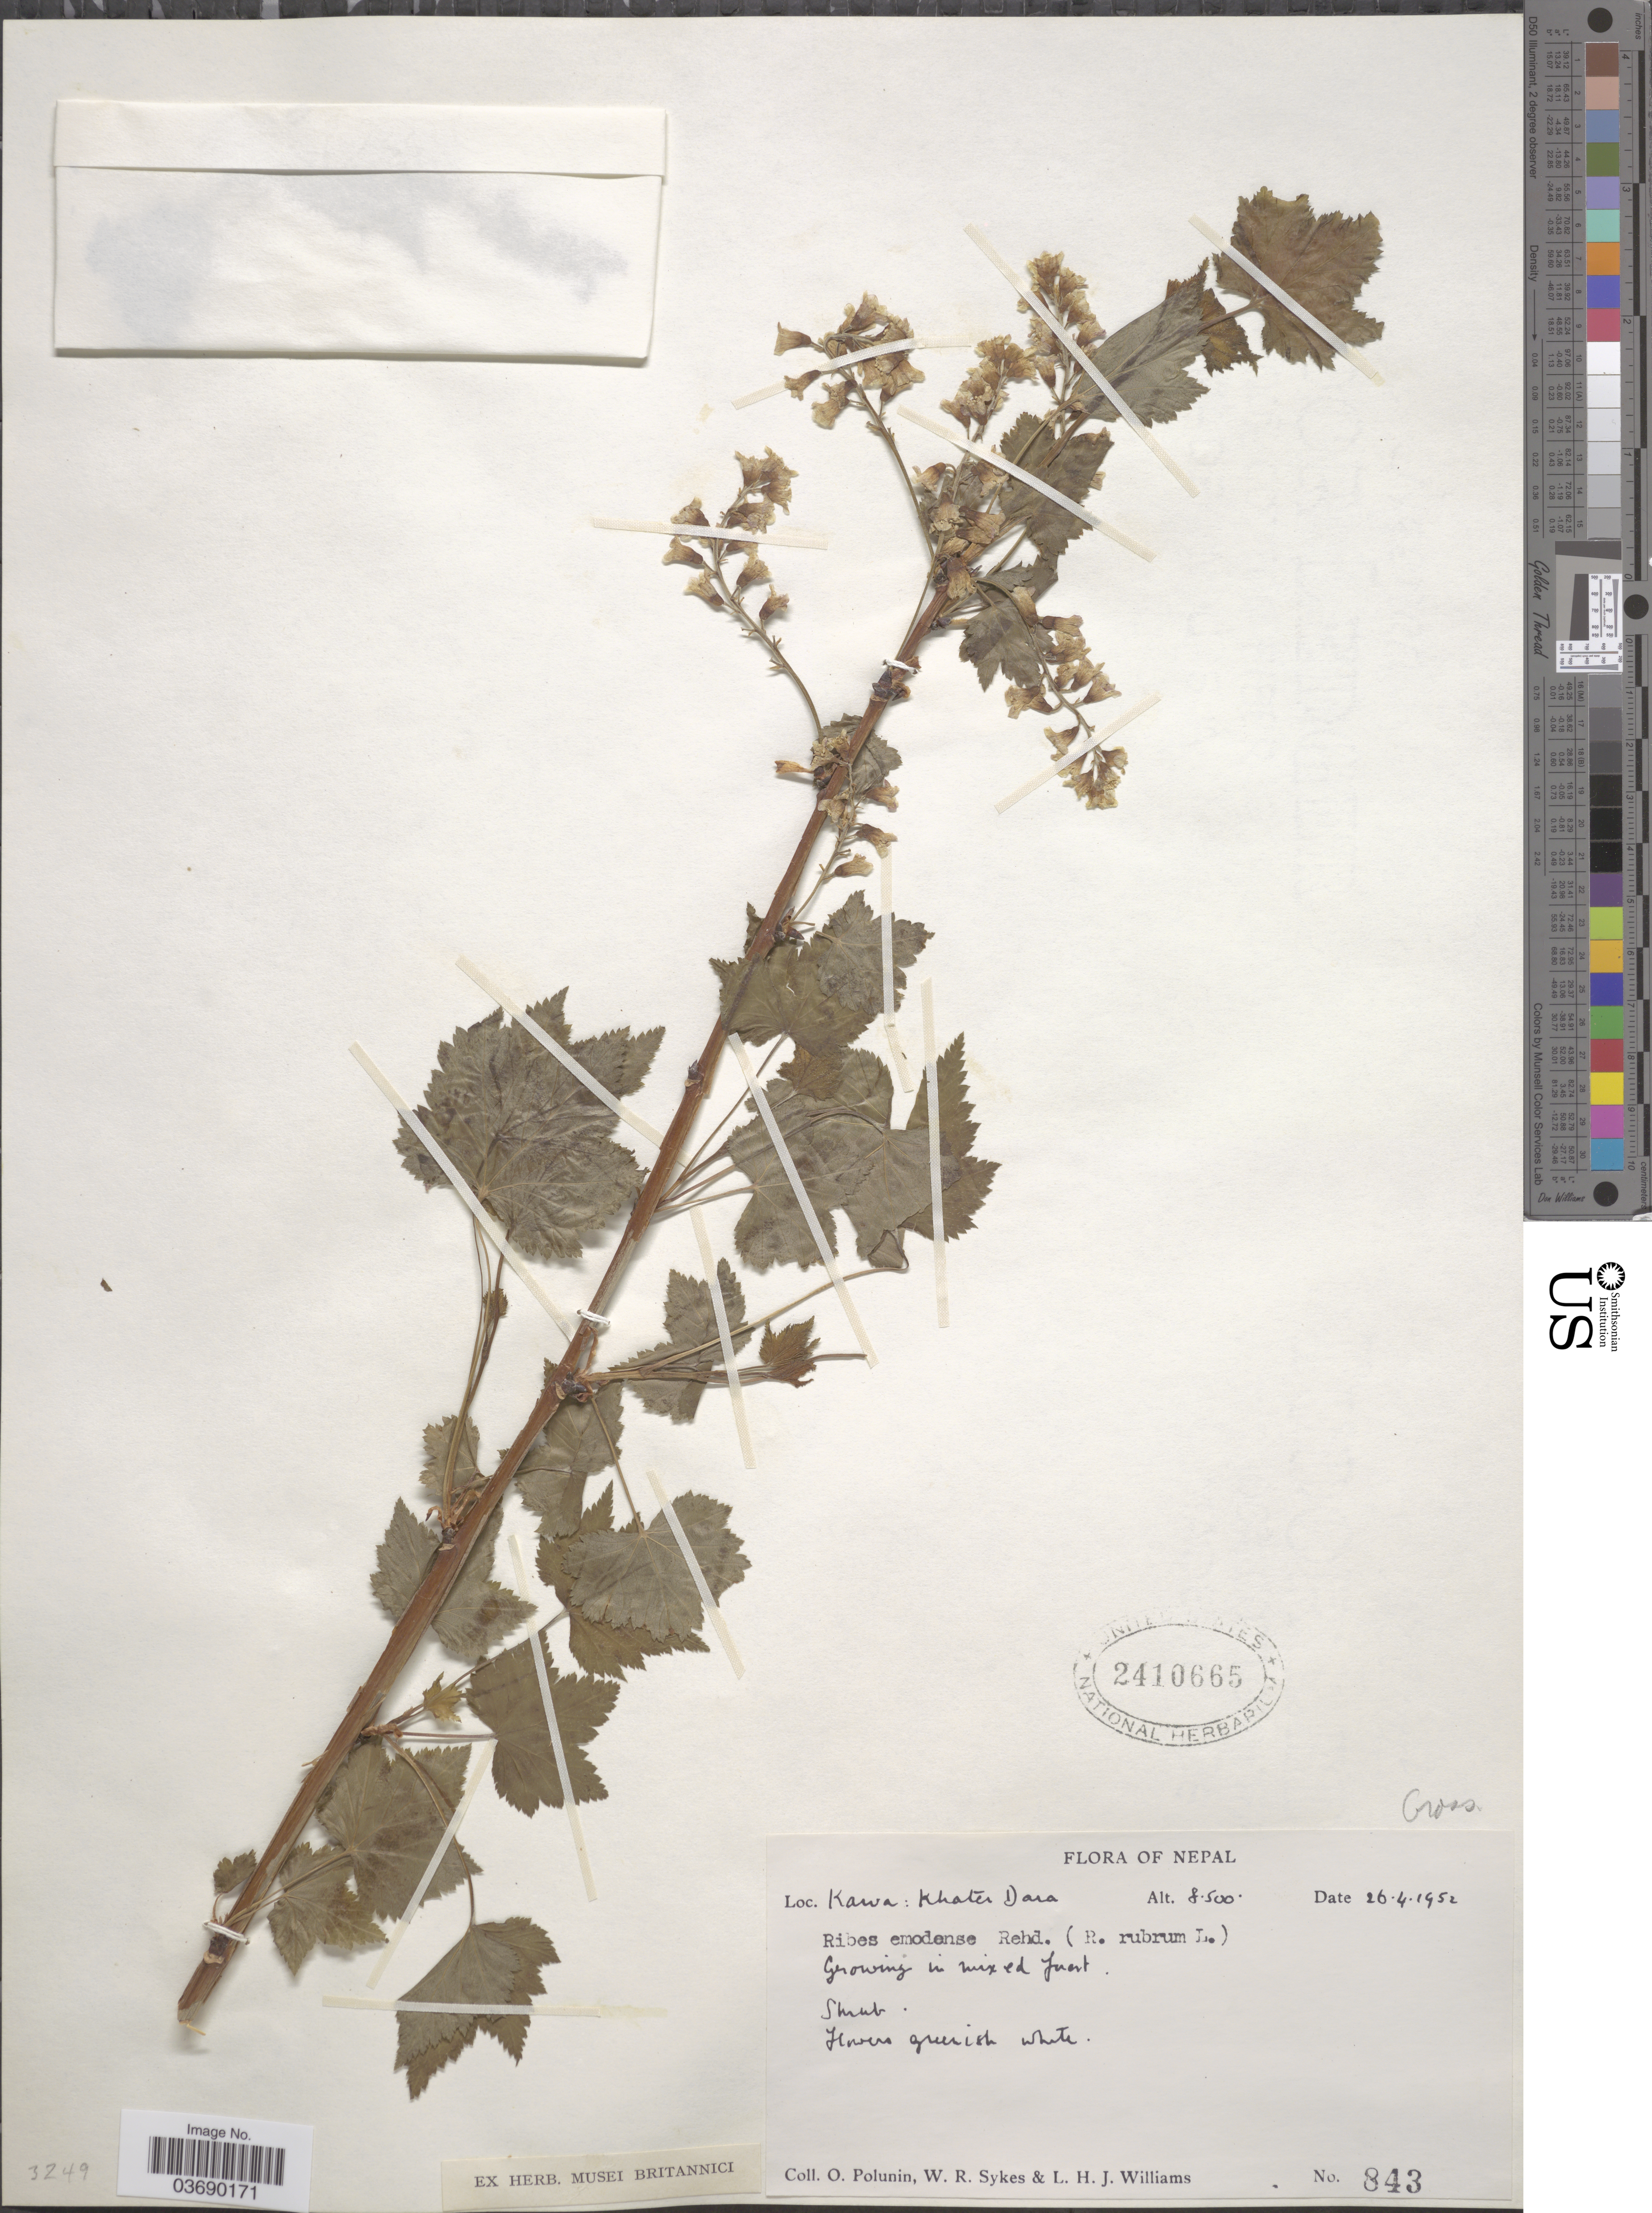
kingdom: Plantae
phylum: Tracheophyta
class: Magnoliopsida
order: Saxifragales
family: Grossulariaceae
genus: Ribes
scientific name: Ribes emodense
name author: Rehder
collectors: O. V. Polunin, W. R. Sykes & L. H. J. Williams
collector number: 843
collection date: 1952-04-26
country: Nepal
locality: Kawa: Khater Dara.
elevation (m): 2591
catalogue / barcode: US 2410665